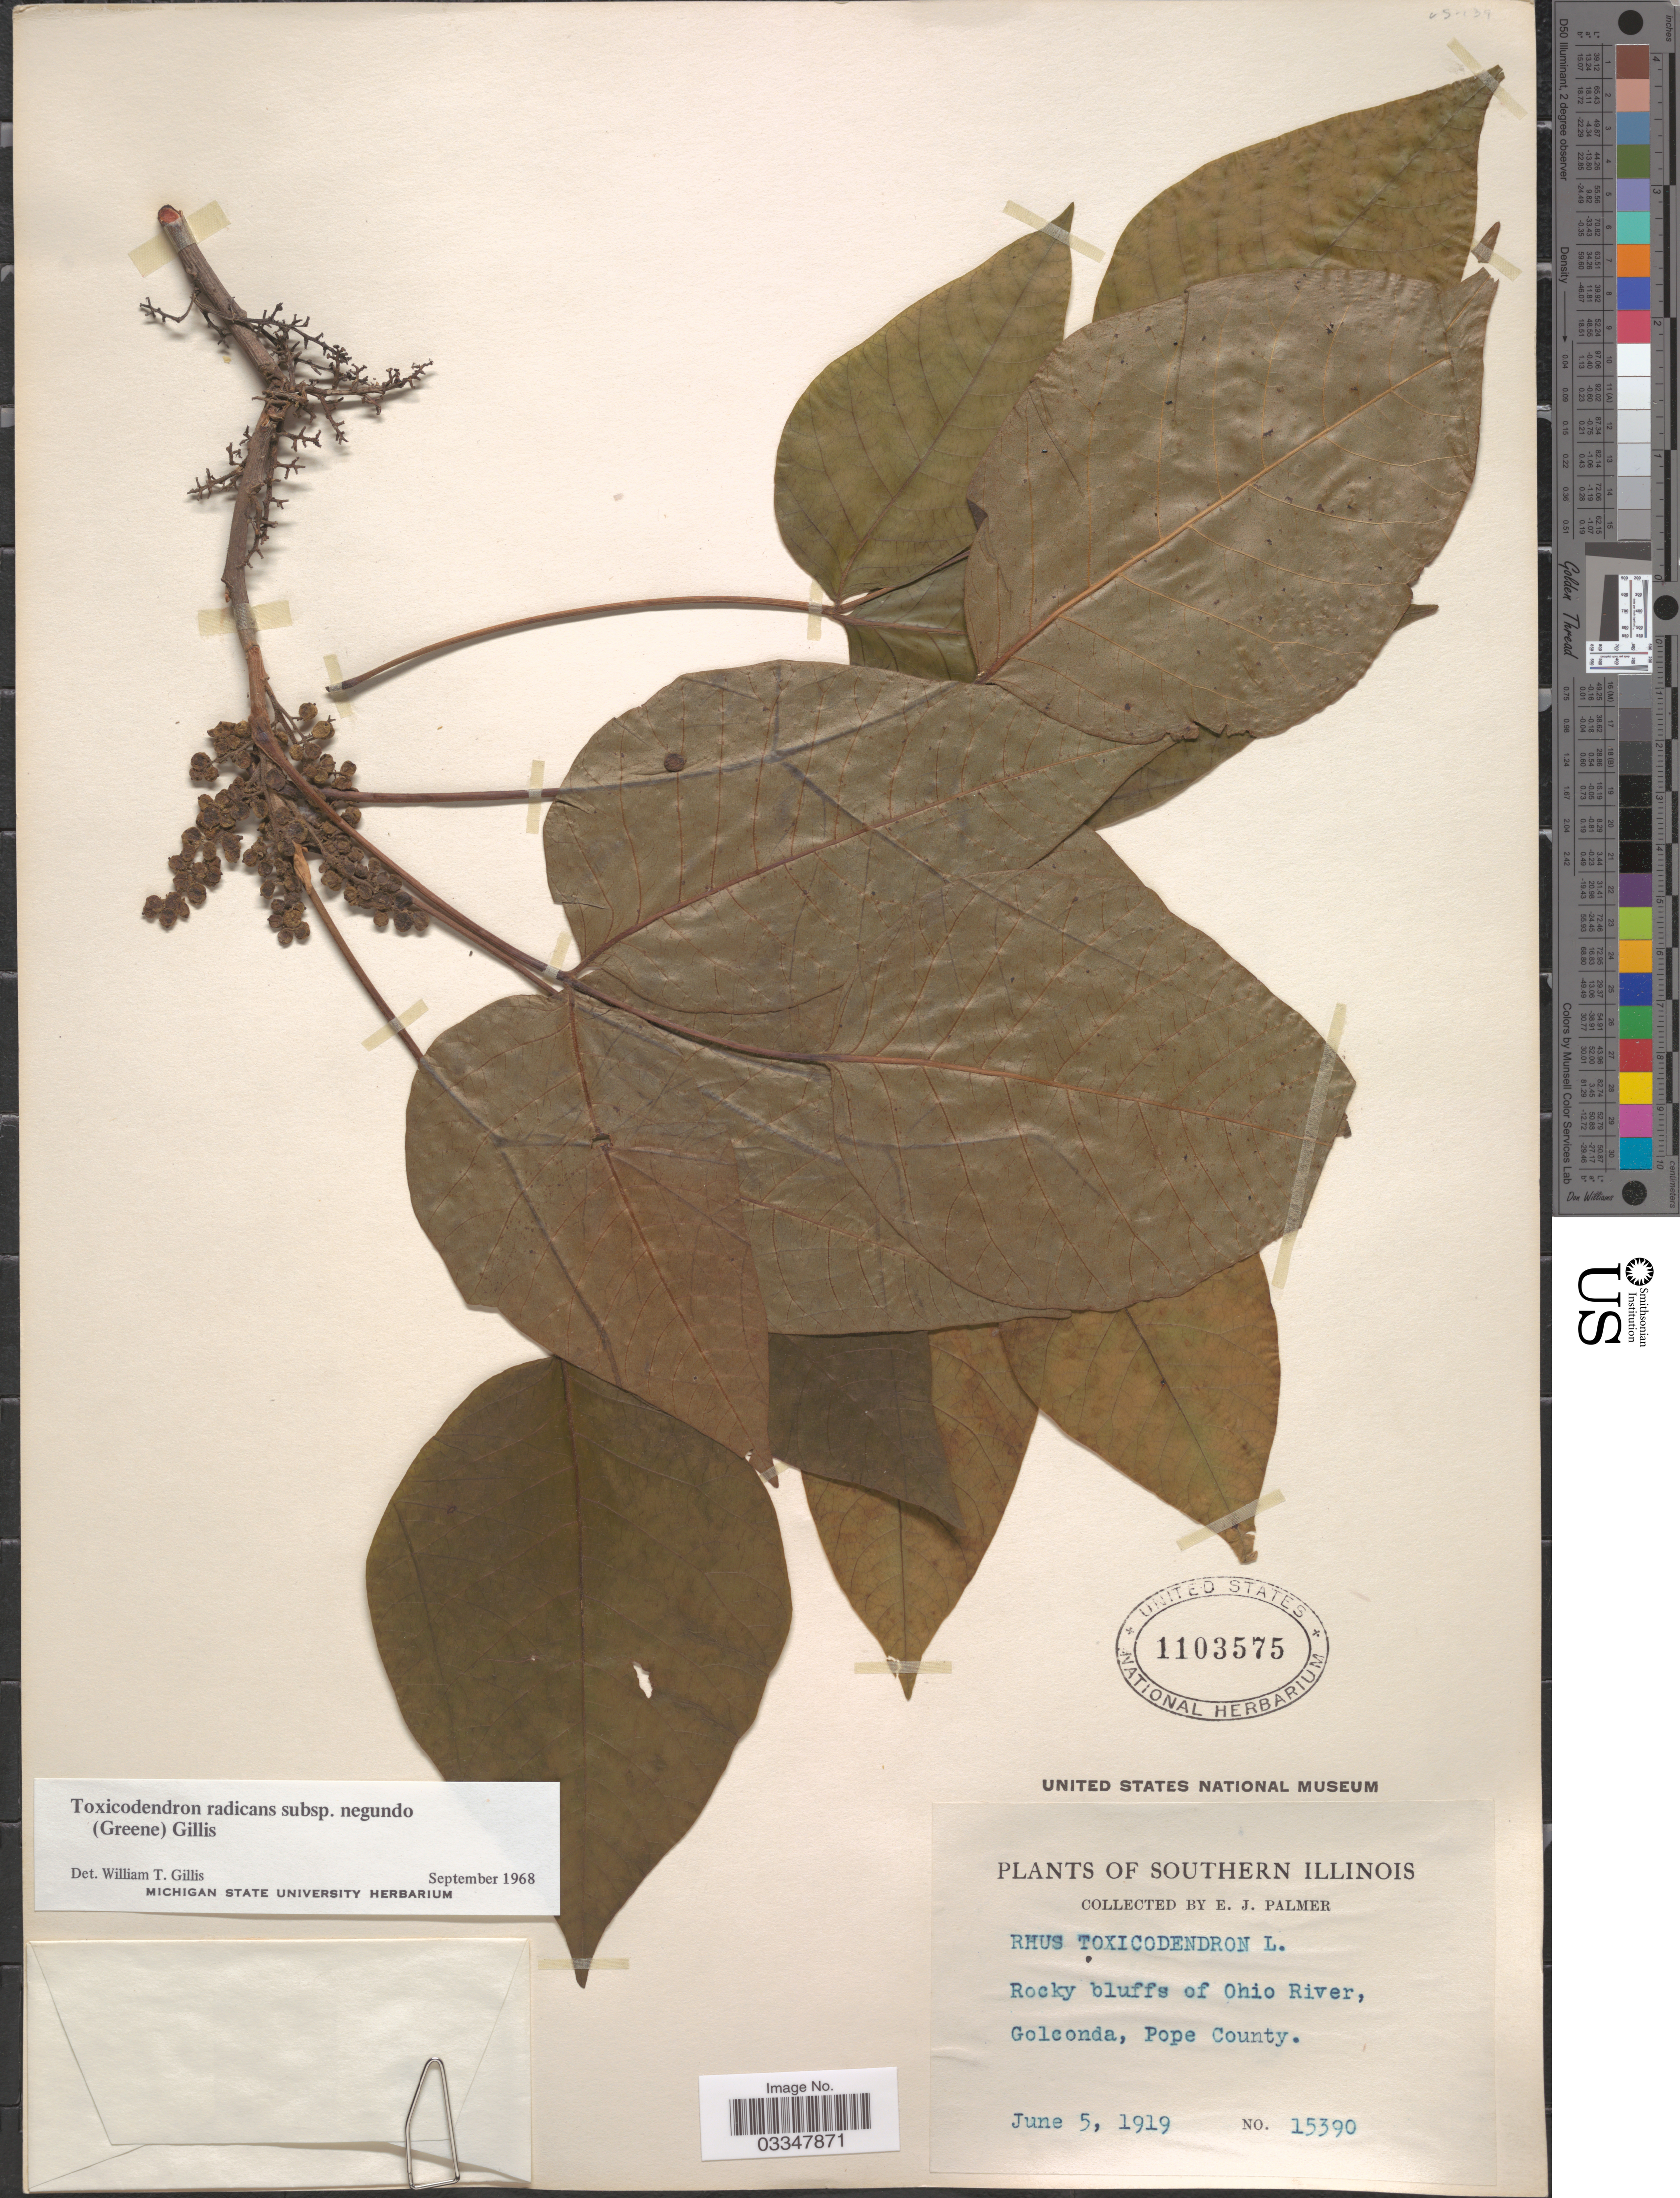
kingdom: Plantae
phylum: Tracheophyta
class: Magnoliopsida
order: Sapindales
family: Anacardiaceae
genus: Toxicodendron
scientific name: Toxicodendron radicans subsp. negundo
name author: (Greene) Gillis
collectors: E. J. Palmer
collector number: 15390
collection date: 1919-06-05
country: United States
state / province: Illinois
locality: Southern Illinois. Rocky bluffs of Ohio River, Golconda, Pope County.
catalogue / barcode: US 1103575